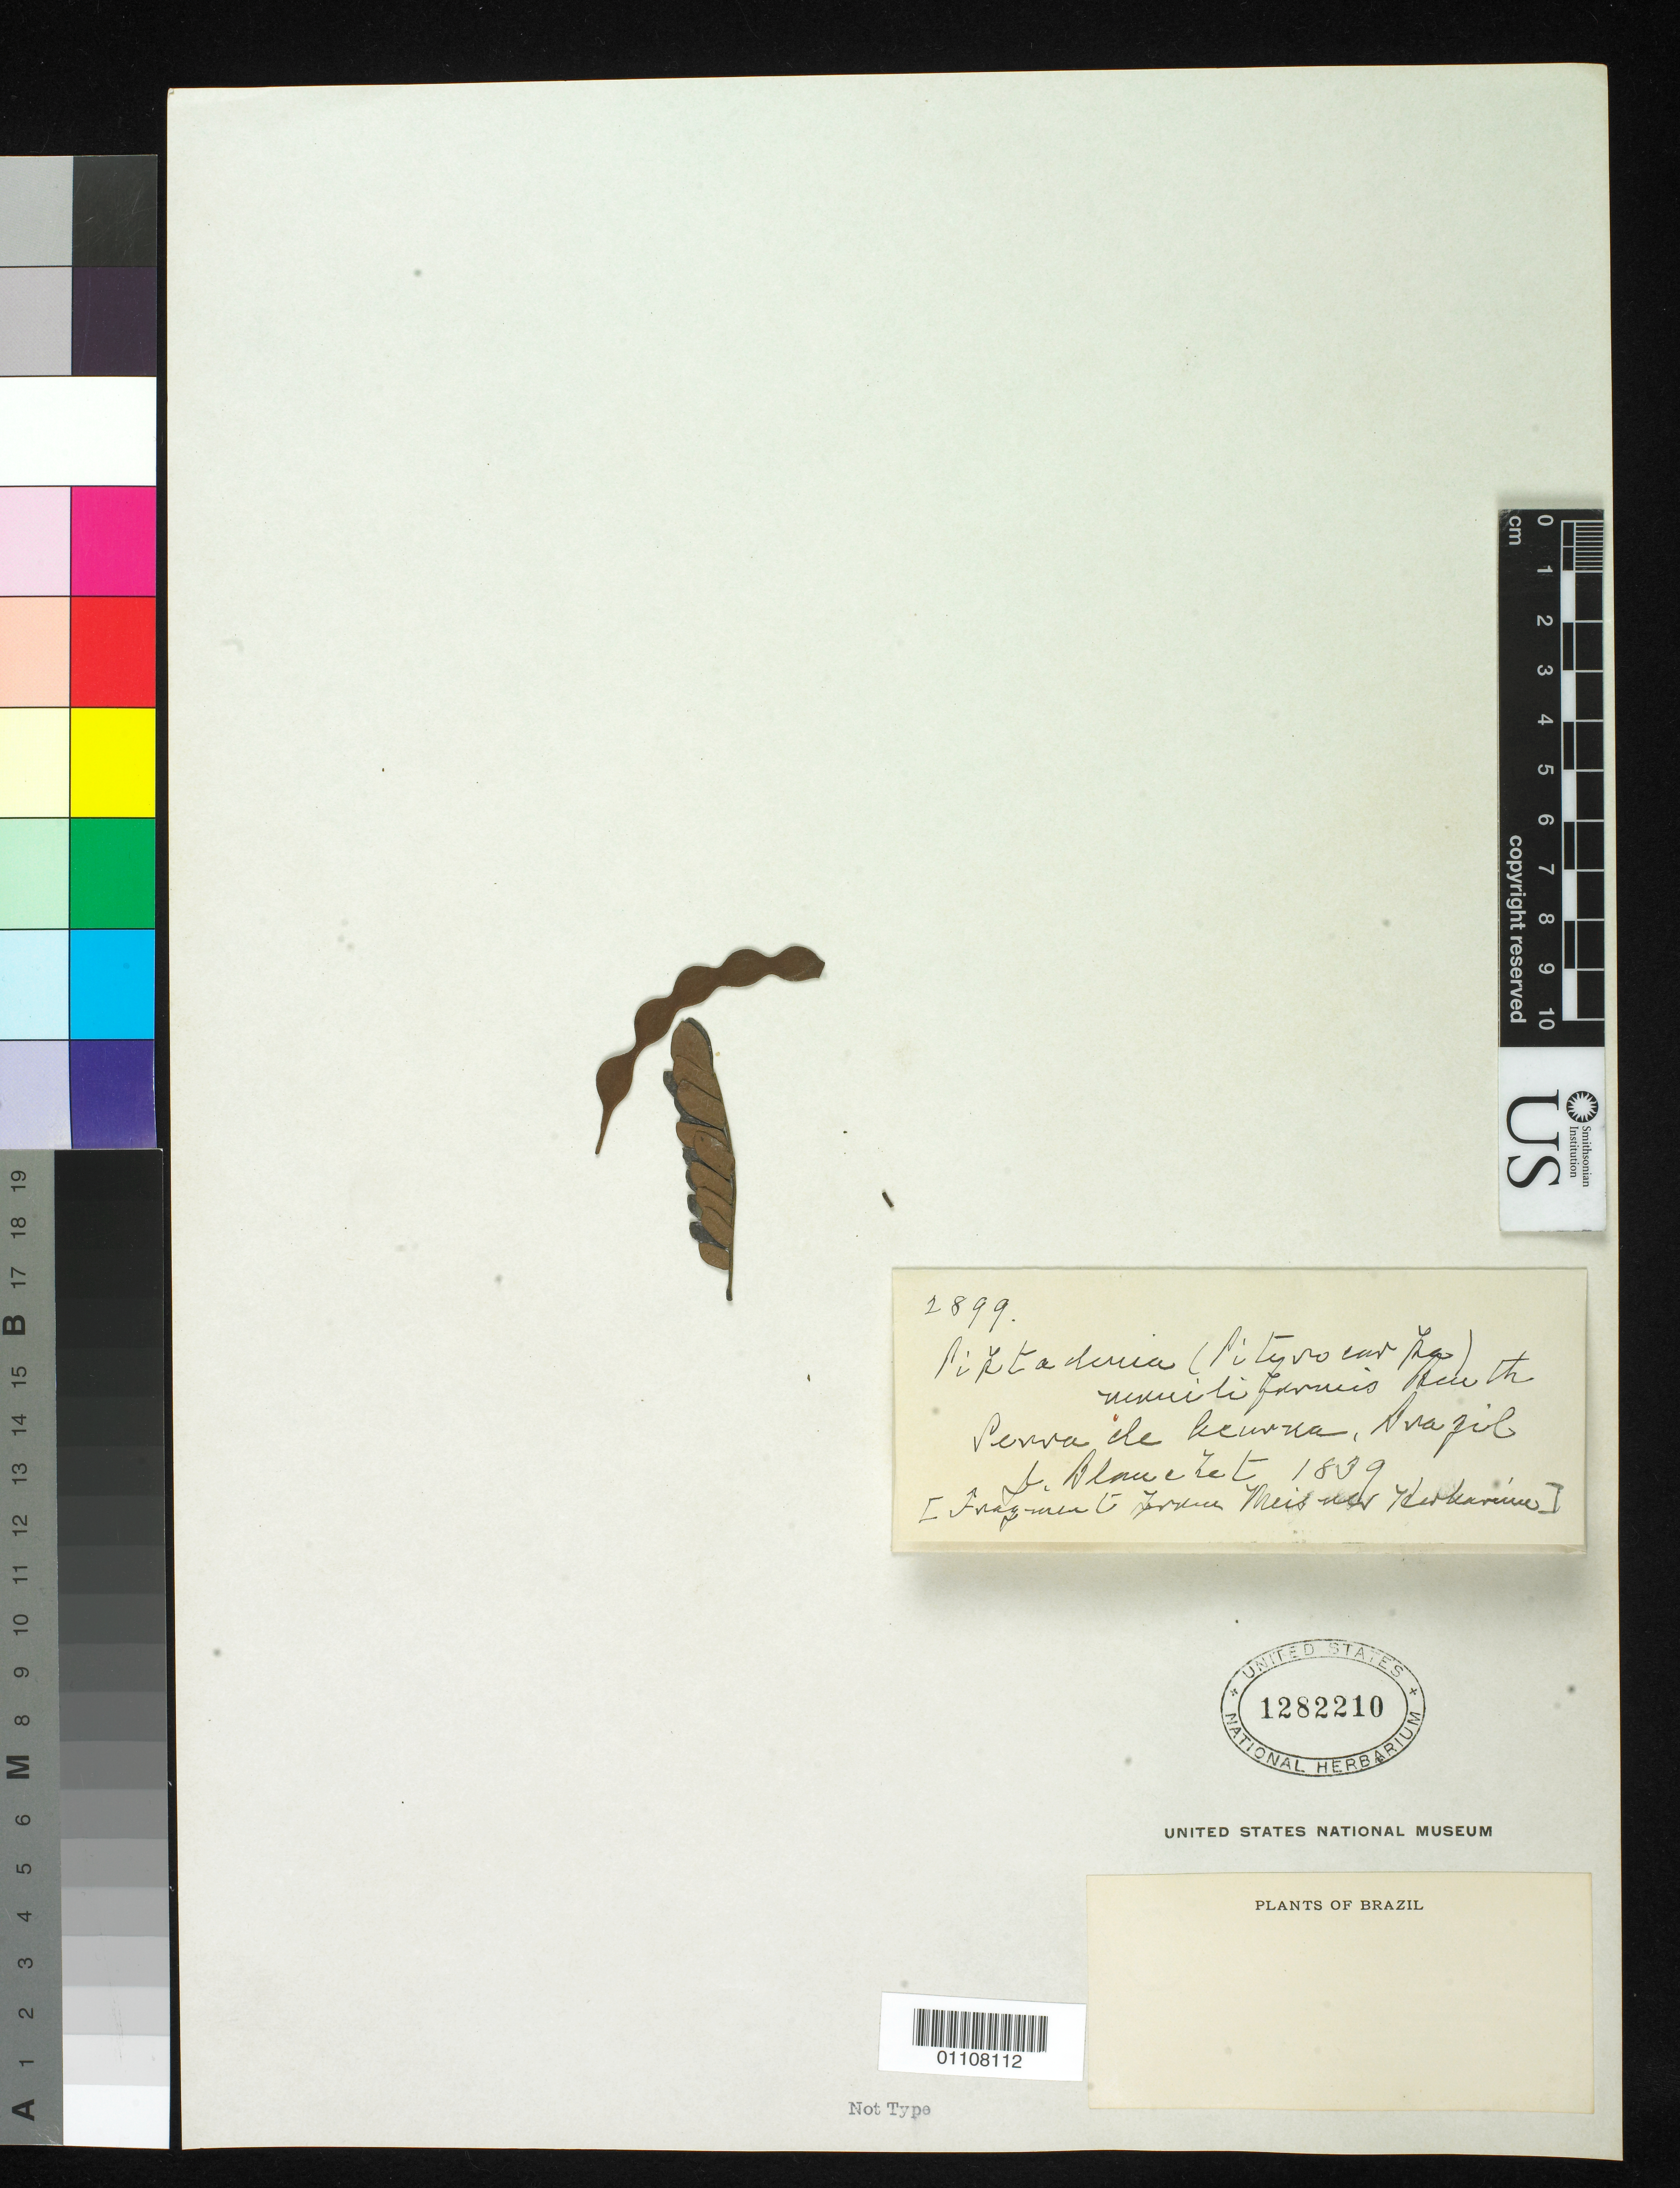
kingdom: Plantae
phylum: Tracheophyta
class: Magnoliopsida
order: Fabales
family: Fabaceae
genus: Piptadenia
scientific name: Piptadenia moniliformis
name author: Benth.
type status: Syntype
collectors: J. Blanchet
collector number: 2899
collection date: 1839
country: Brazil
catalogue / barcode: US 1282210